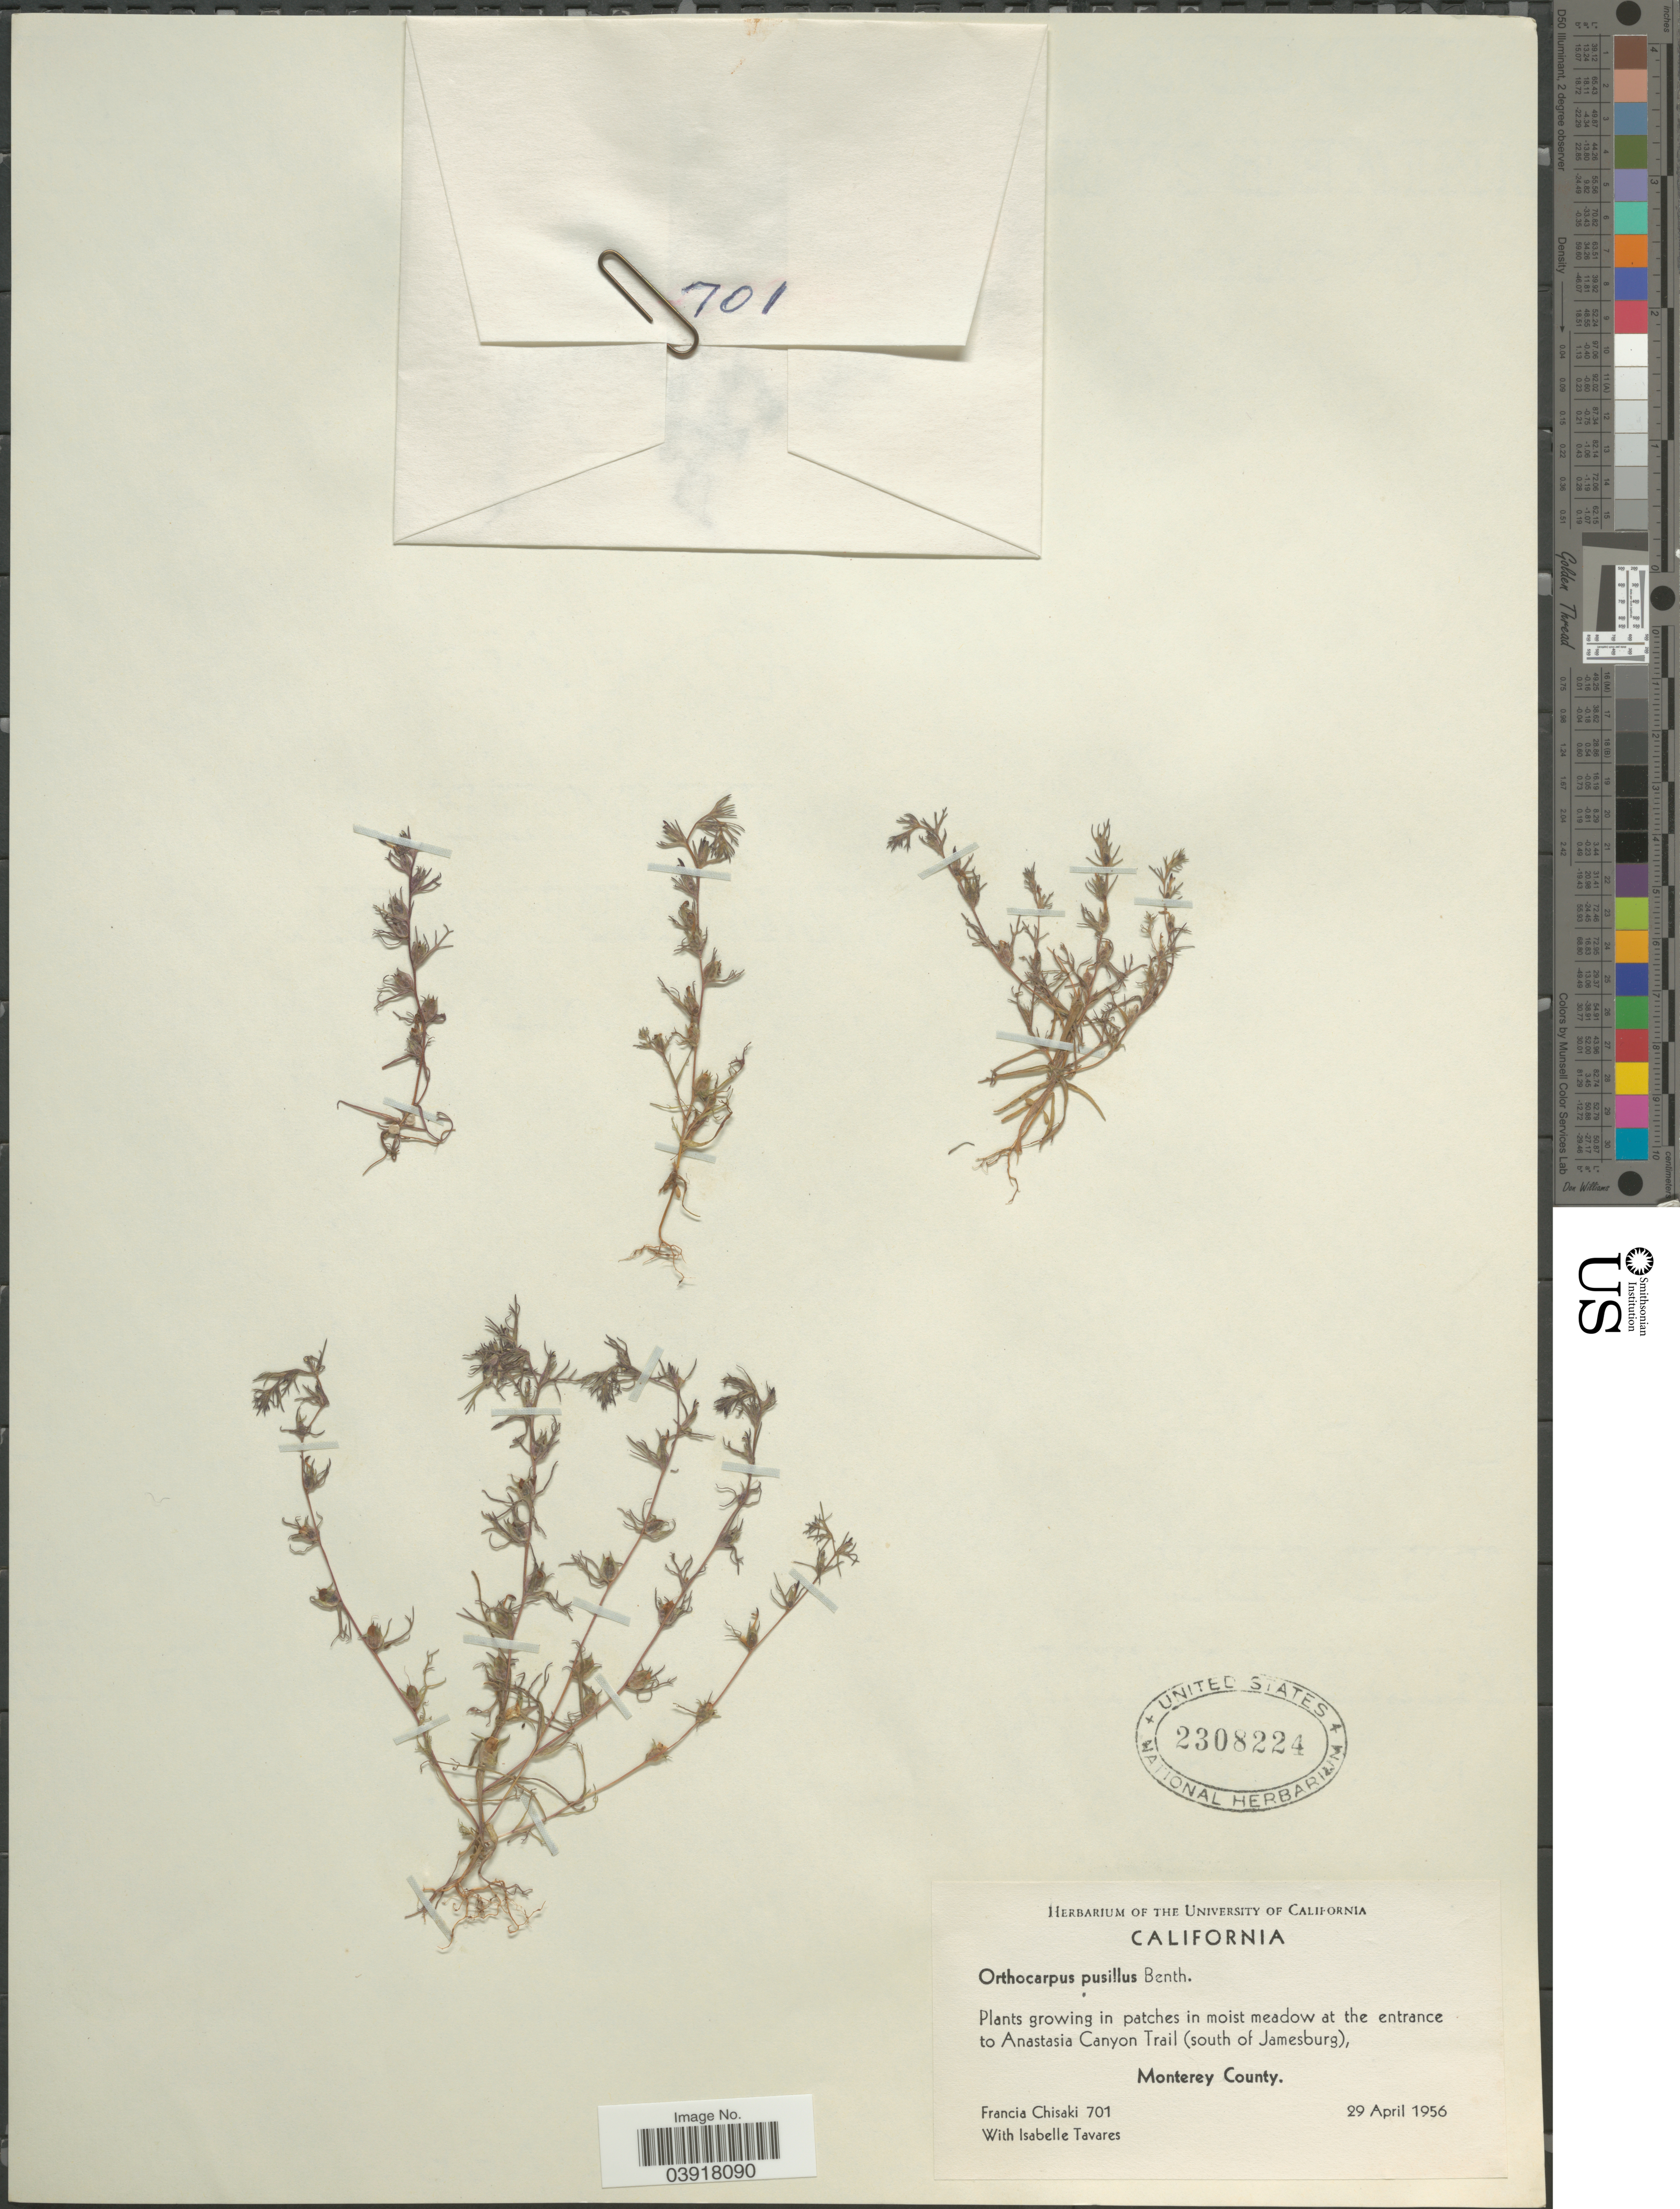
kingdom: Plantae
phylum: Tracheophyta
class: Magnoliopsida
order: Lamiales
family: Orobanchaceae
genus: Orthocarpus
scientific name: Orthocarpus pusillus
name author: Benth.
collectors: F. Chisaki & I. Tavares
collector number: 701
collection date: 1956-04-29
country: United States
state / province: California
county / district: Monterey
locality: Plants growing in patches in moist meadow at the entrance to Anastasia Canyon Trail (south of Jamesburg), Monterey County.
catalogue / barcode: US 2308224